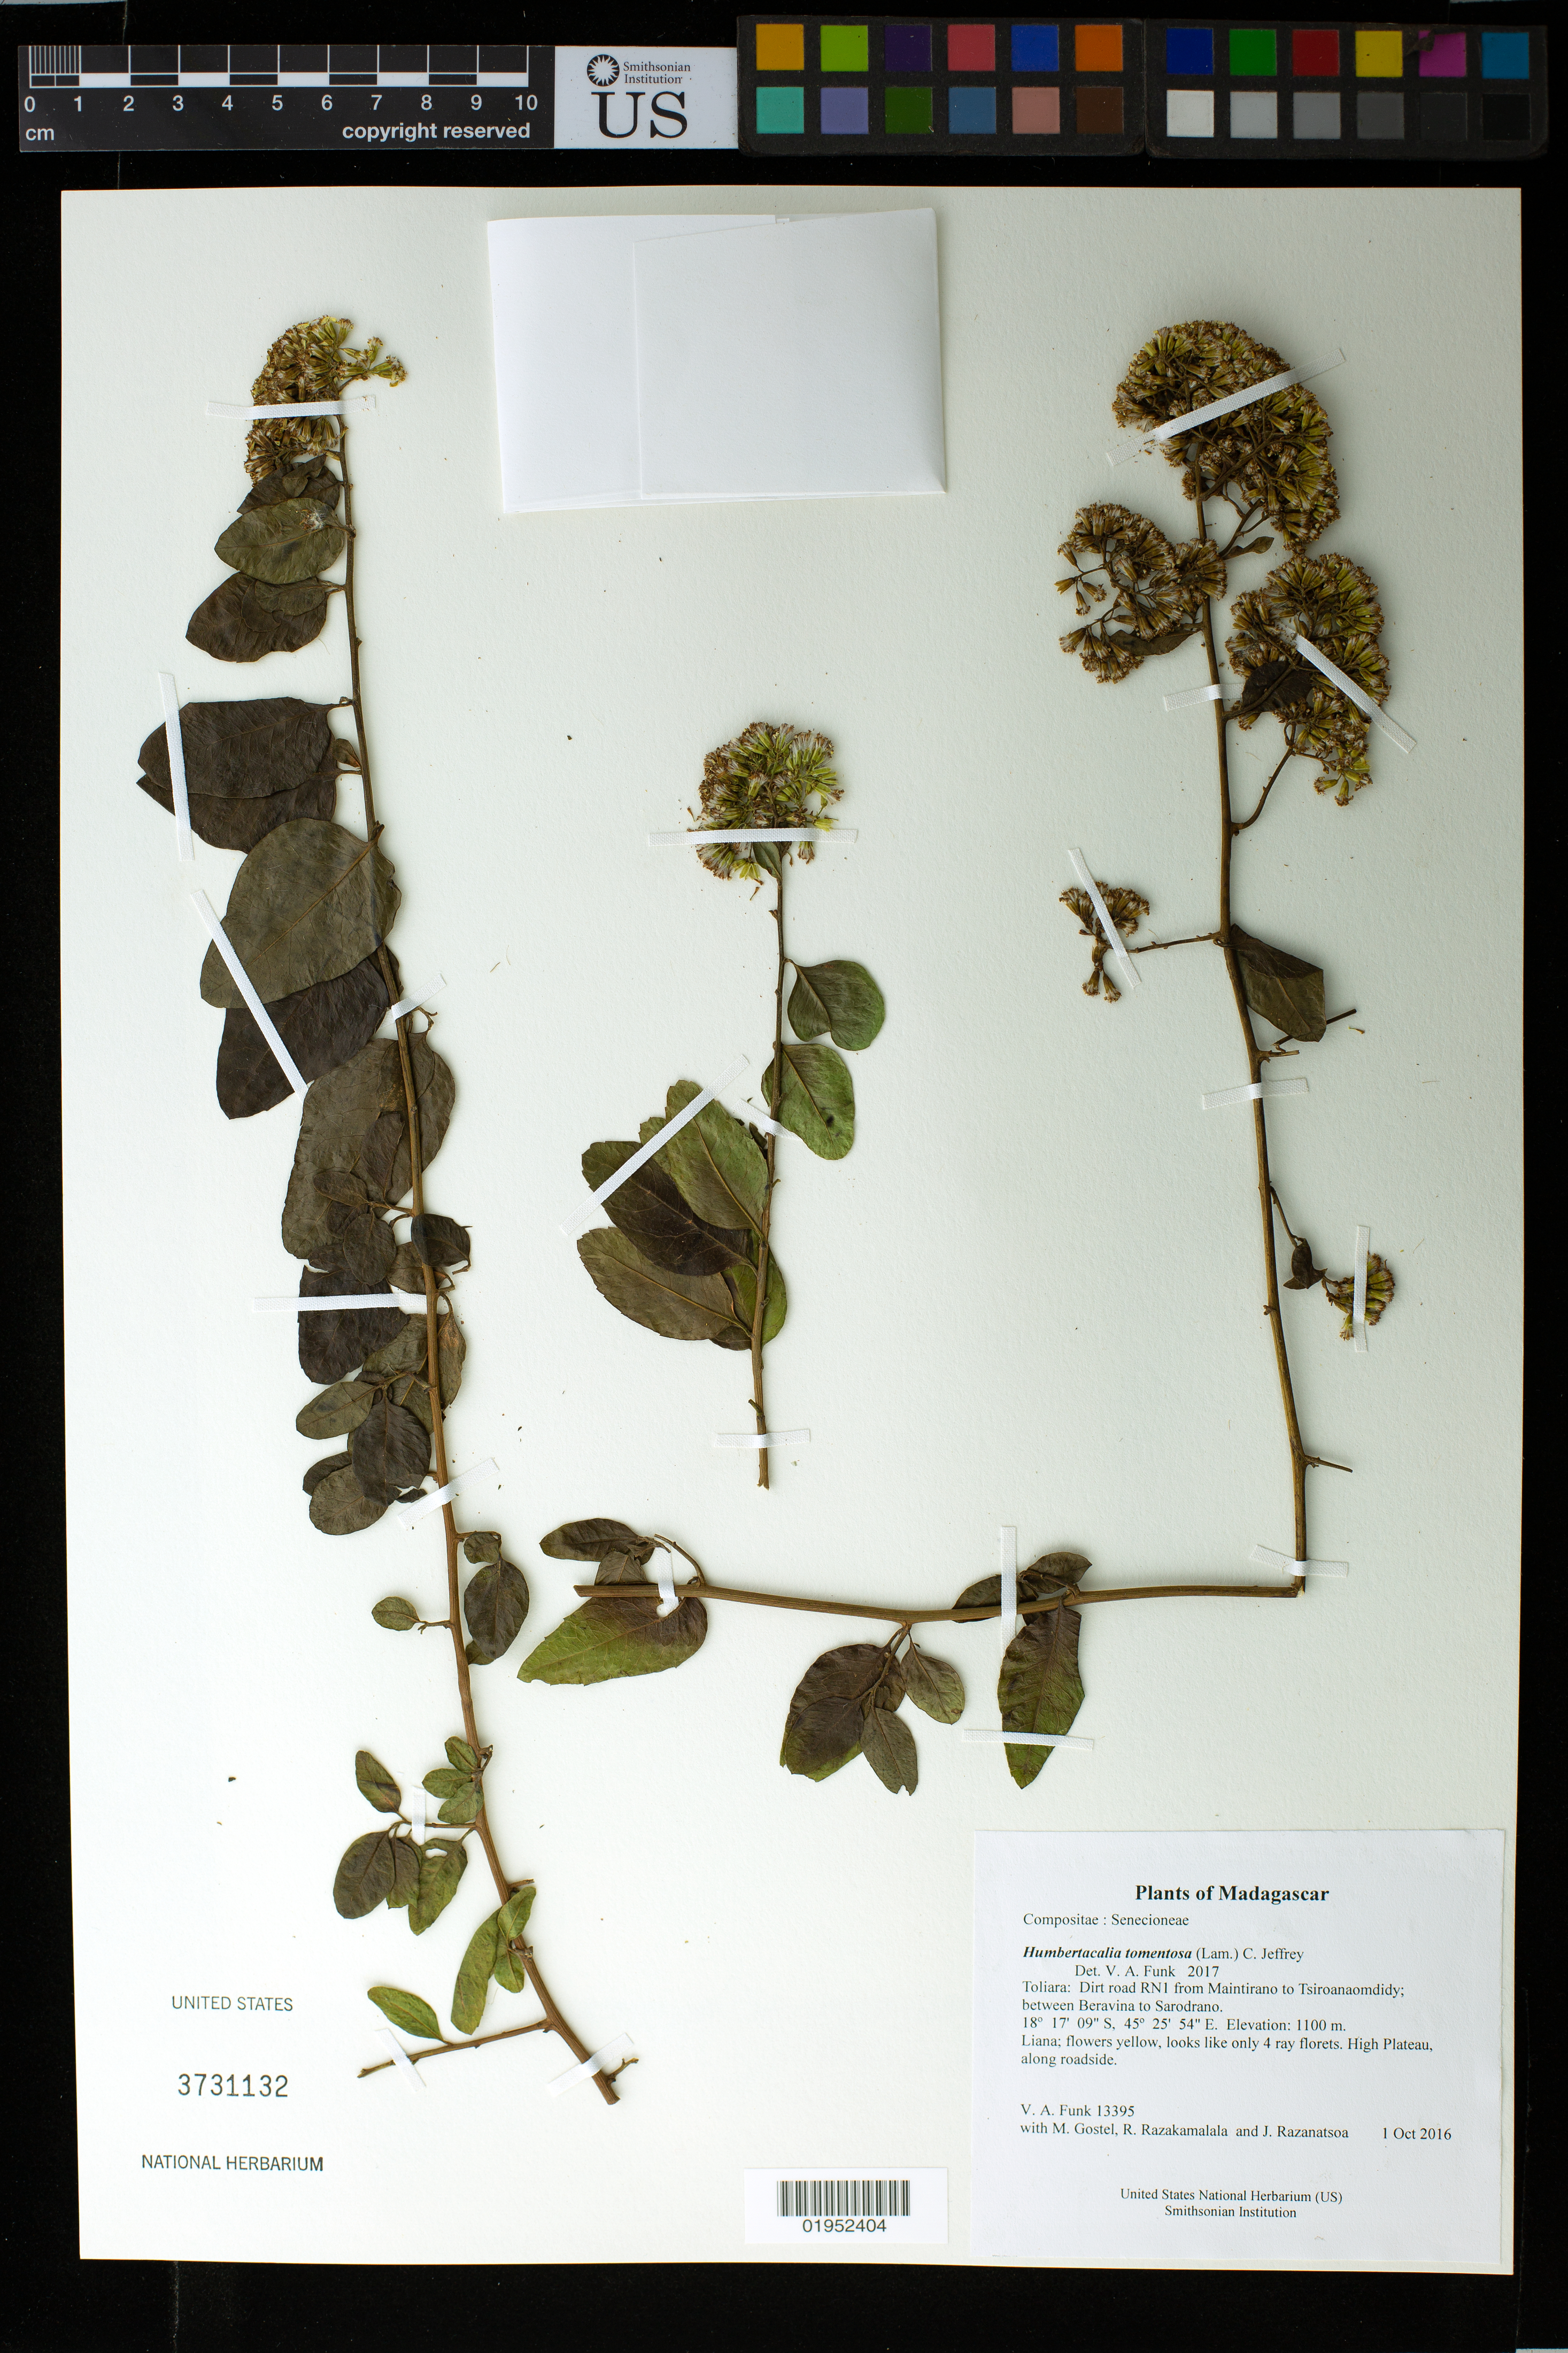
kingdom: Plantae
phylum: Tracheophyta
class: Magnoliopsida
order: Asterales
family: Asteraceae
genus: Humbertacalia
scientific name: Humbertacalia tomentosa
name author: (Lam.) C. Jeffrey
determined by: Funk, Vicki A., (BOT), Smithsonian Institution - National Museum of Natural History (UNITED STATES)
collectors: M. R. Gostel, R. Razakamalala & J. Razanatsoa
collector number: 13395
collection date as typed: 1 Oct 2016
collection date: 2016-10-01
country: Madagascar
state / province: Melaky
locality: Dirt road RN1 from Maintirano to Tsiroanaomdidy; between Beravina to Sarodrano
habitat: High Plateau, along roadside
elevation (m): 1100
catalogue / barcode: US 3731132